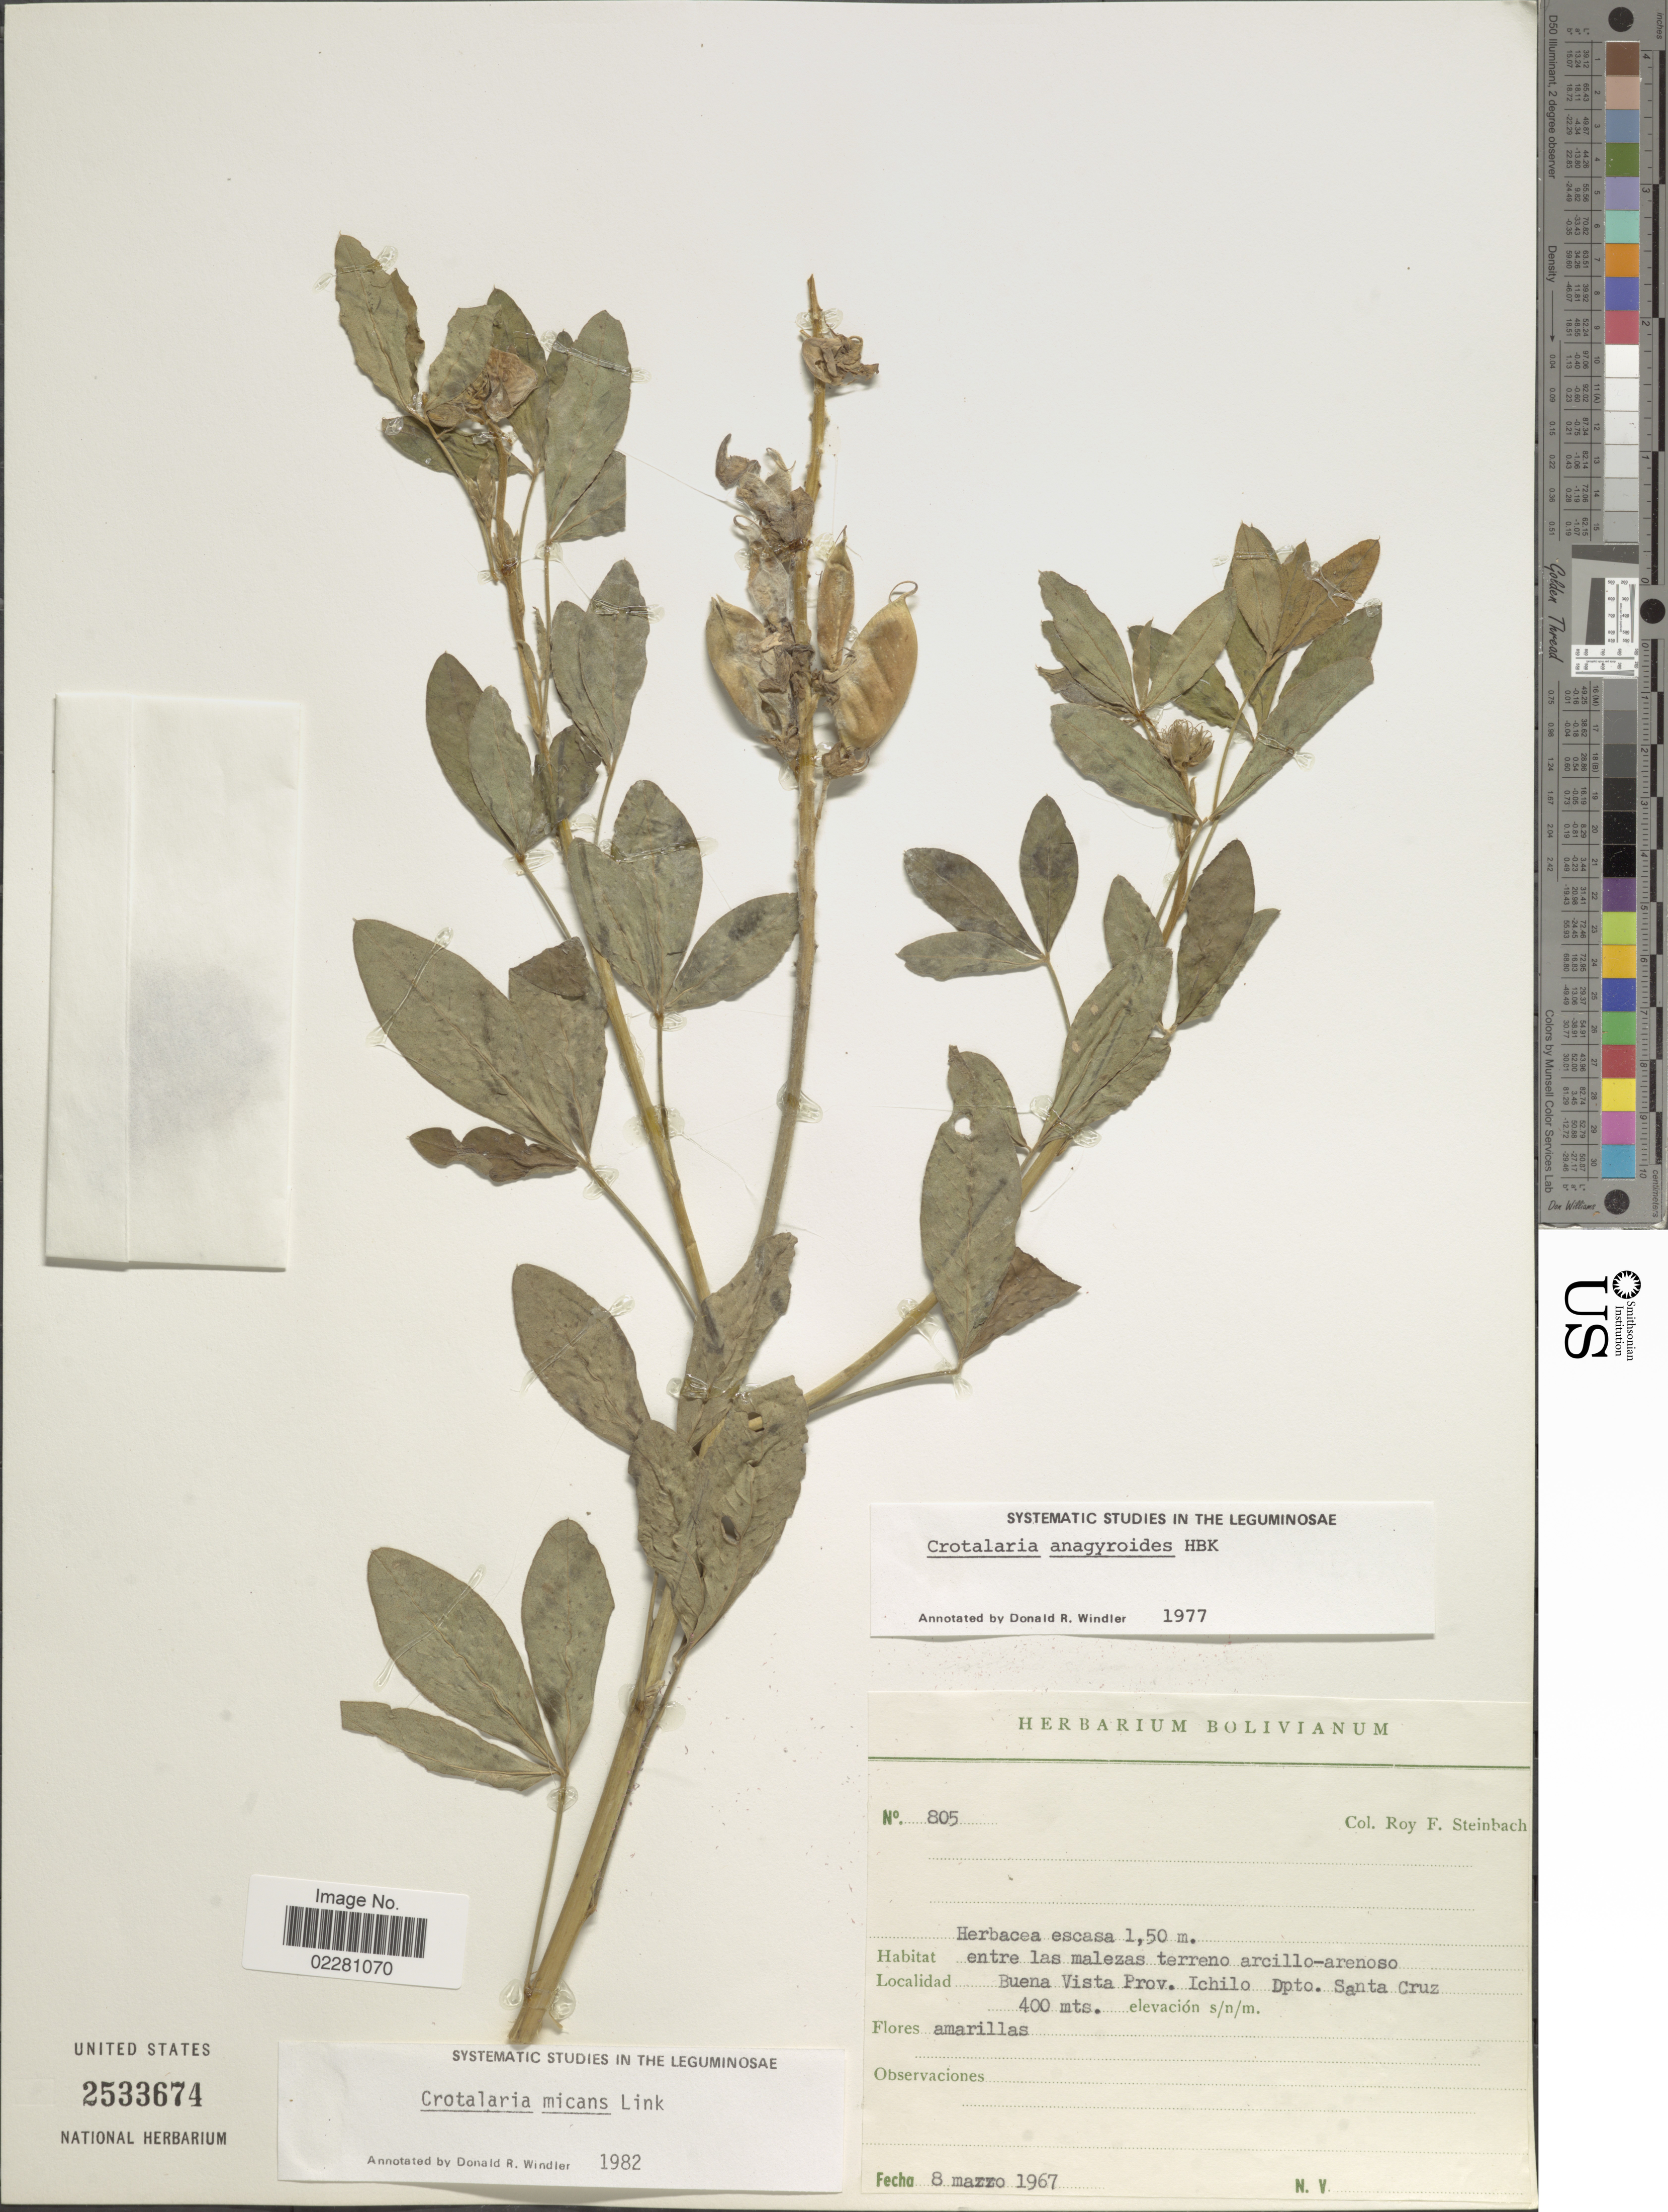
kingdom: Plantae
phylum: Tracheophyta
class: Magnoliopsida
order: Fabales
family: Fabaceae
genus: Crotalaria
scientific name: Crotalaria micans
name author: Link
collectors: R. F. Steinbach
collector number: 805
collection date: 1967-03-08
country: Bolivia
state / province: Santa Cruz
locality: Buena Vista Prov. Ichilo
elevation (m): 400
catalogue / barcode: US 2533674